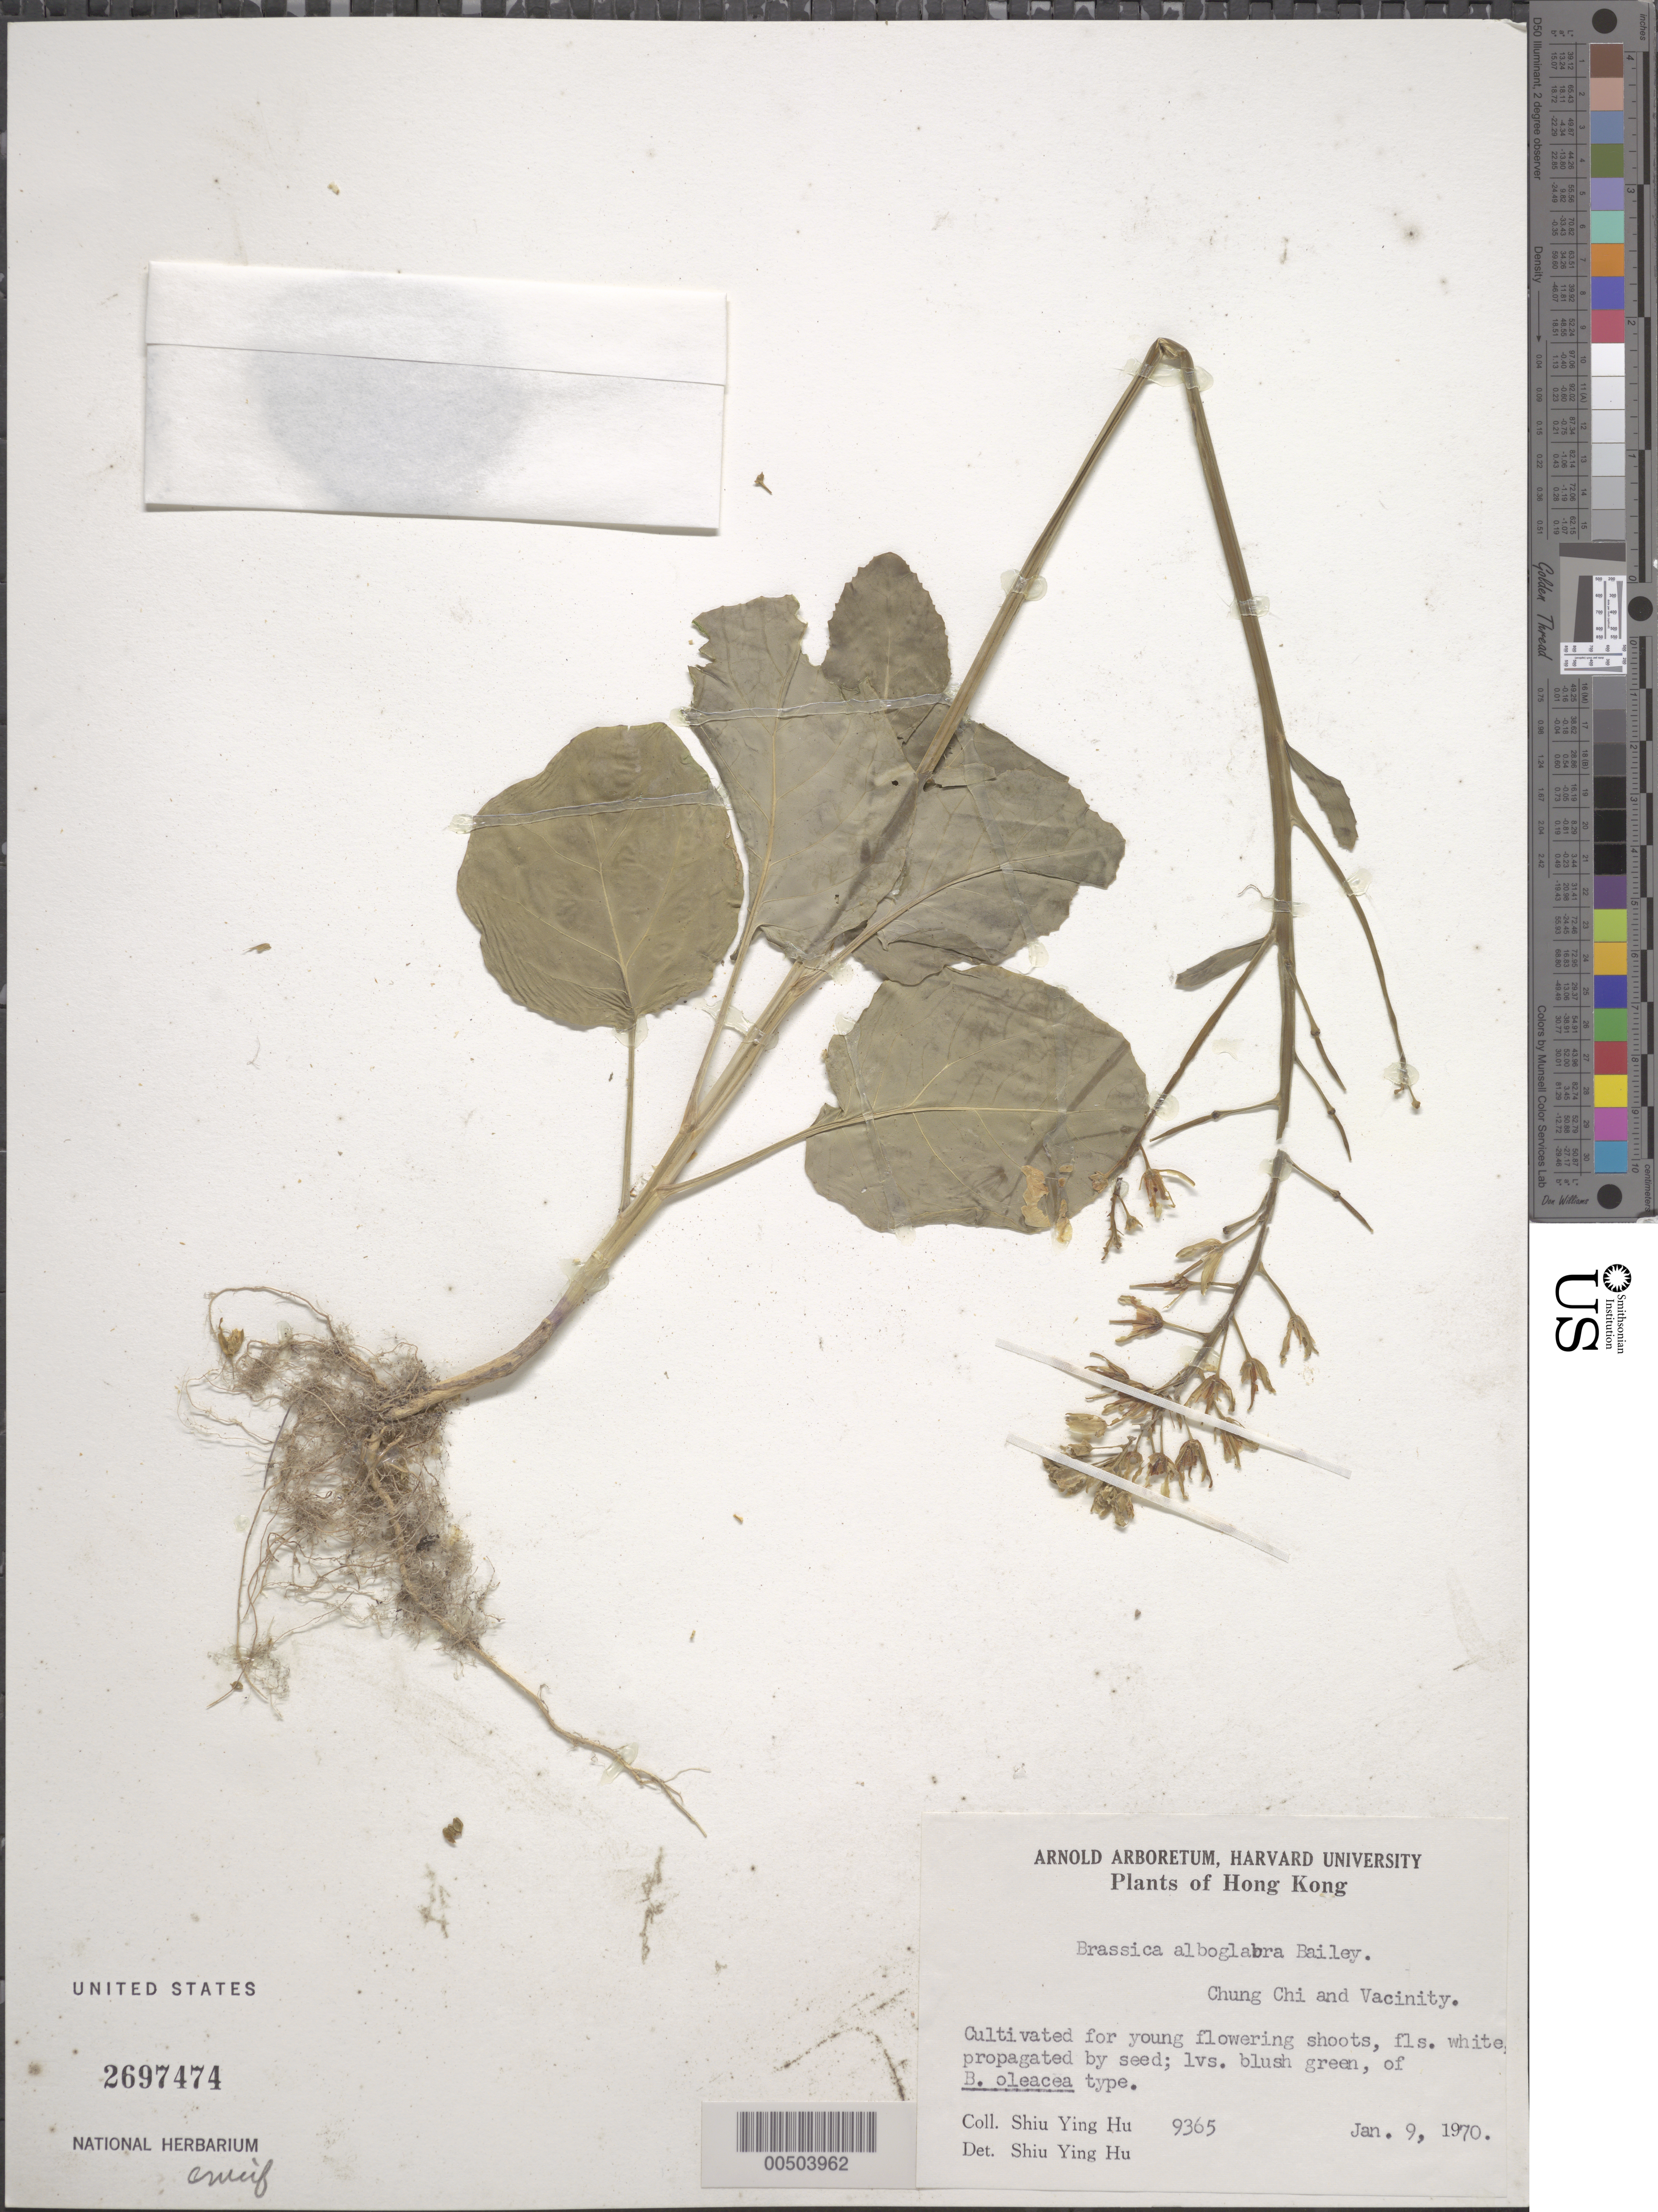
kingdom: Plantae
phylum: Tracheophyta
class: Magnoliopsida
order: Brassicales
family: Brassicaceae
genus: Brassica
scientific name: Brassica alboglabra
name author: L.H. Bailey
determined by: Hu, S. Y.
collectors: S. Y. Hu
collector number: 9365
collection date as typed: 09 Jan 1970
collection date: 1970-01-09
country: China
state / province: Hong Kong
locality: Chung Chi and Vacinity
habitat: Cultivated for young flowering shoots, fls. white, propagated by seed; lvs. blush green, of B. oleacea type.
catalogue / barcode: US 2697474